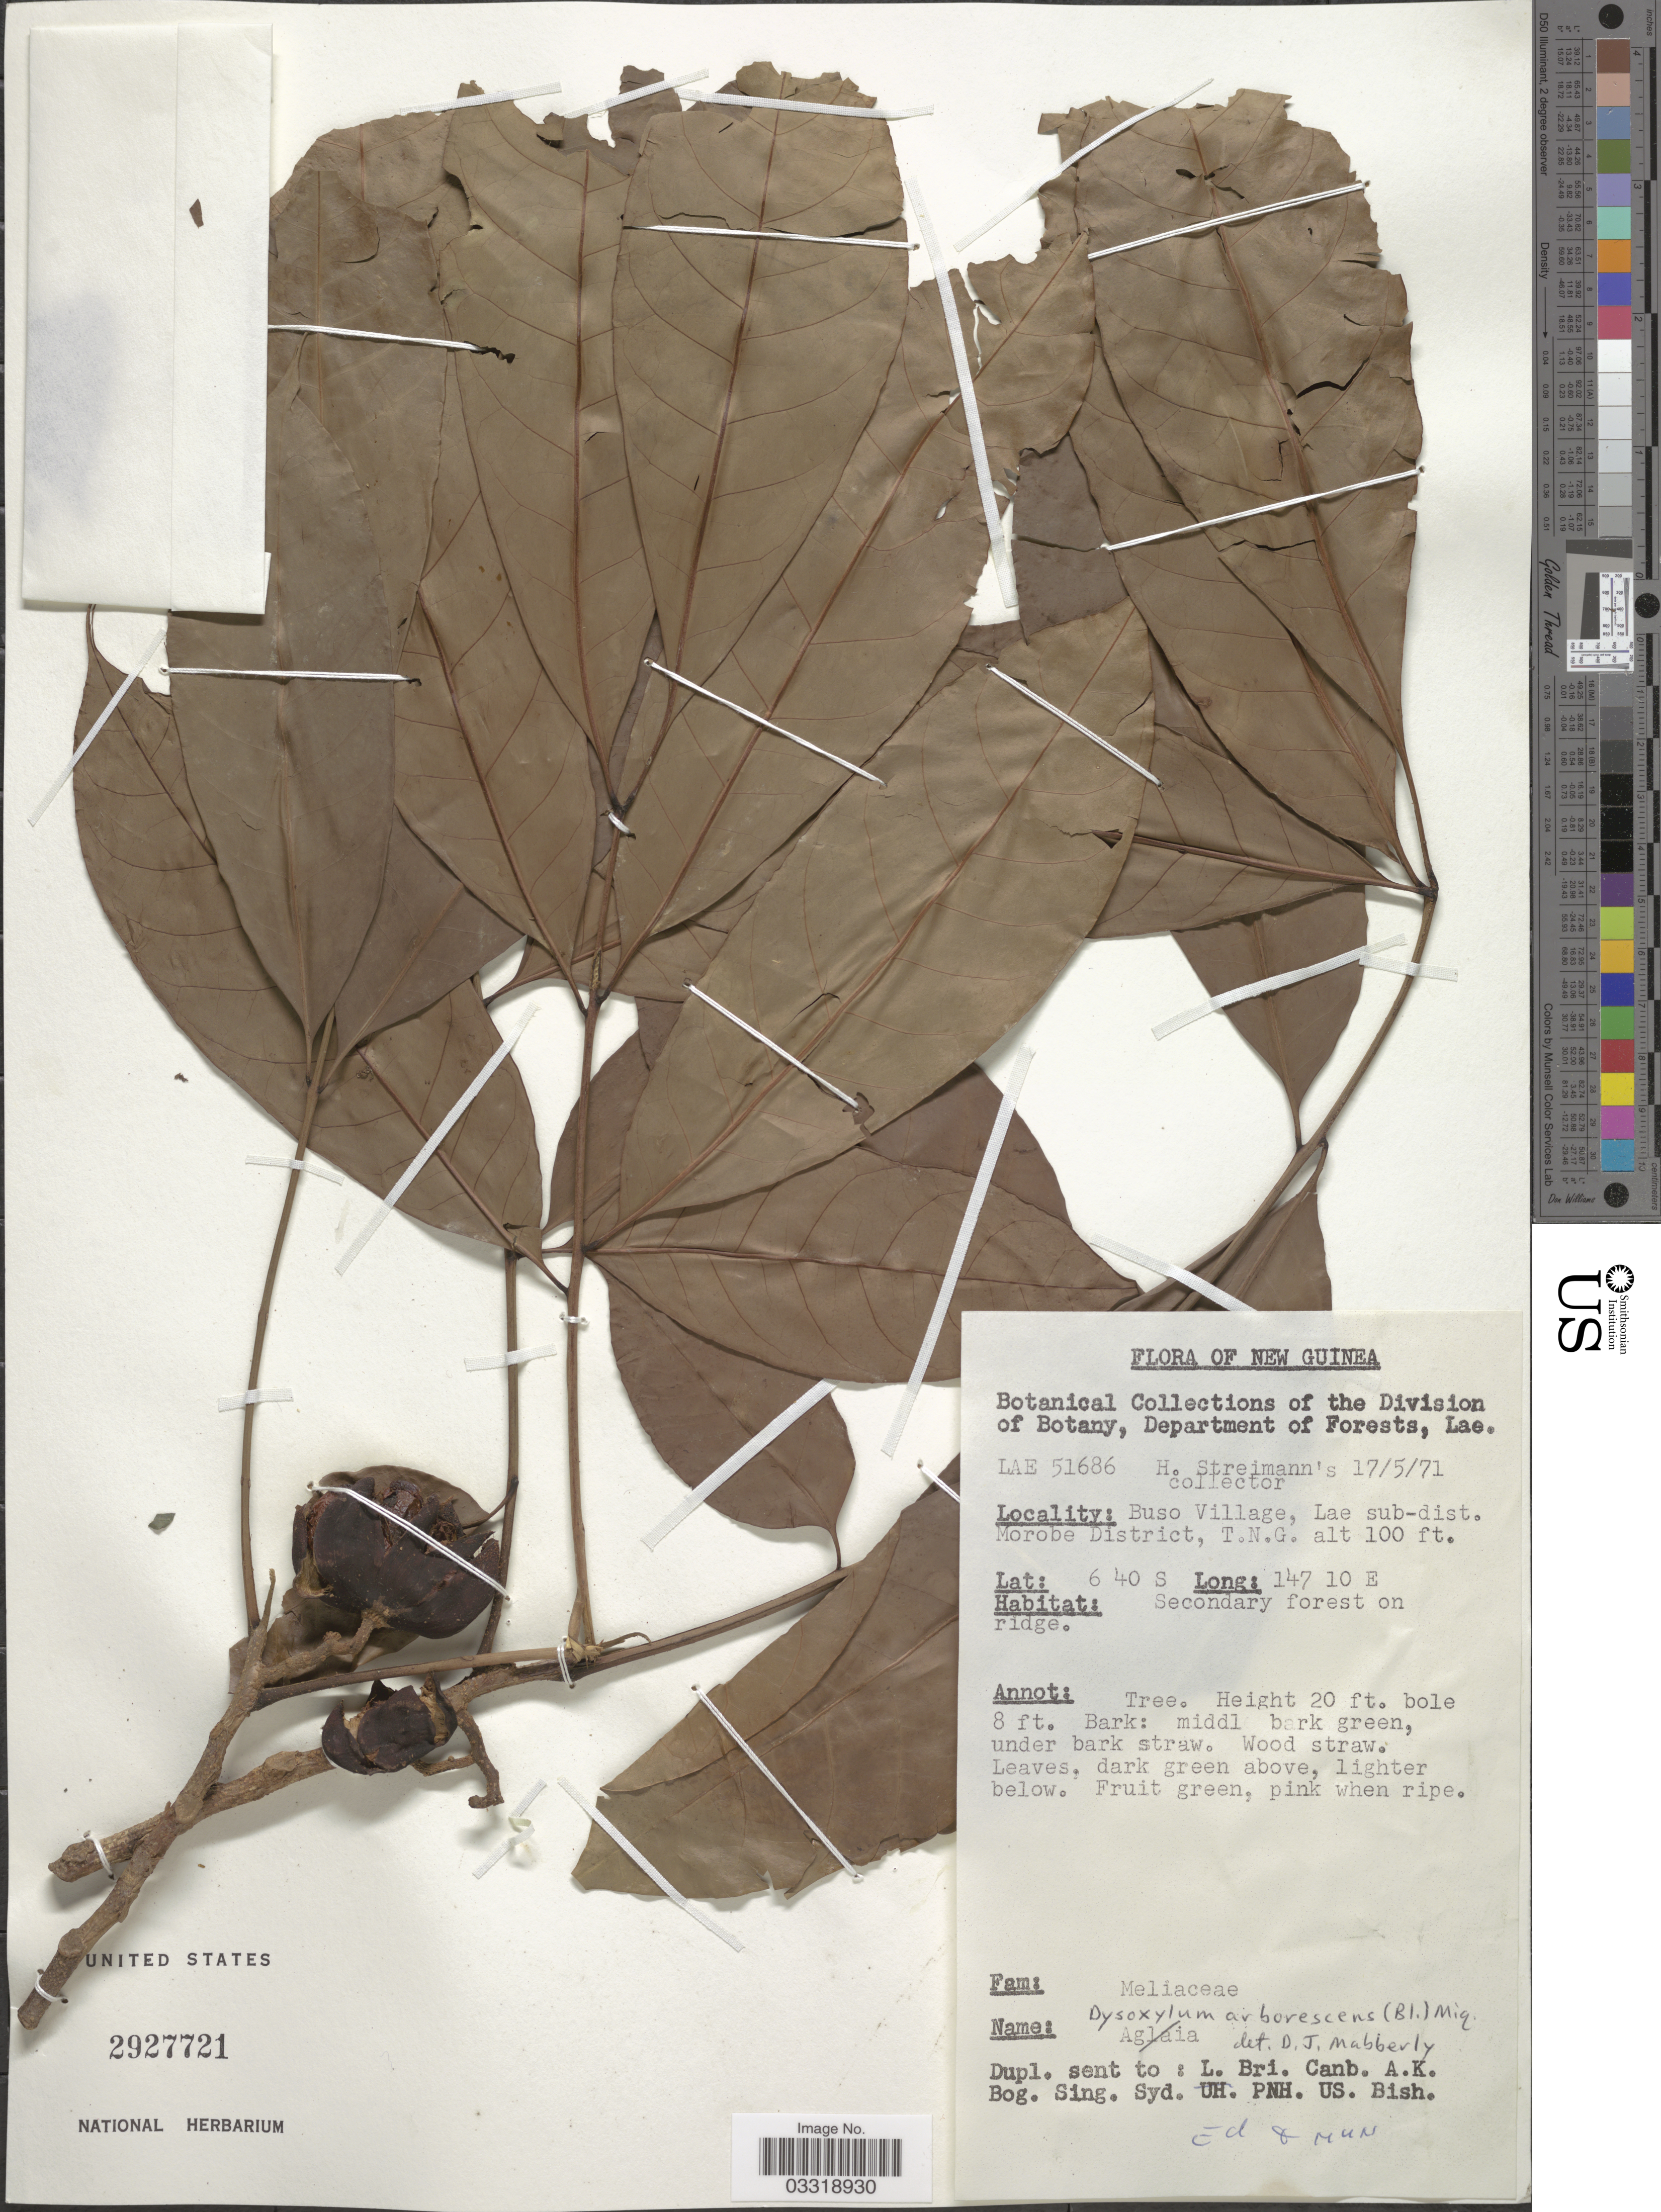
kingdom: Plantae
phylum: Tracheophyta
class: Magnoliopsida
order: Sapindales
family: Meliaceae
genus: Goniocheton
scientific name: Goniocheton arborescens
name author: Blume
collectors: H. Streimann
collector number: LAE 51686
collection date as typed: Transcribed d/m/y: 17/5/71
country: Papua New Guinea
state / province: Morobe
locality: New Guinea. Buso Village, Lae sub-dist. Morobe District, T.N.G.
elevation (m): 30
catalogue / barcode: US 2927721